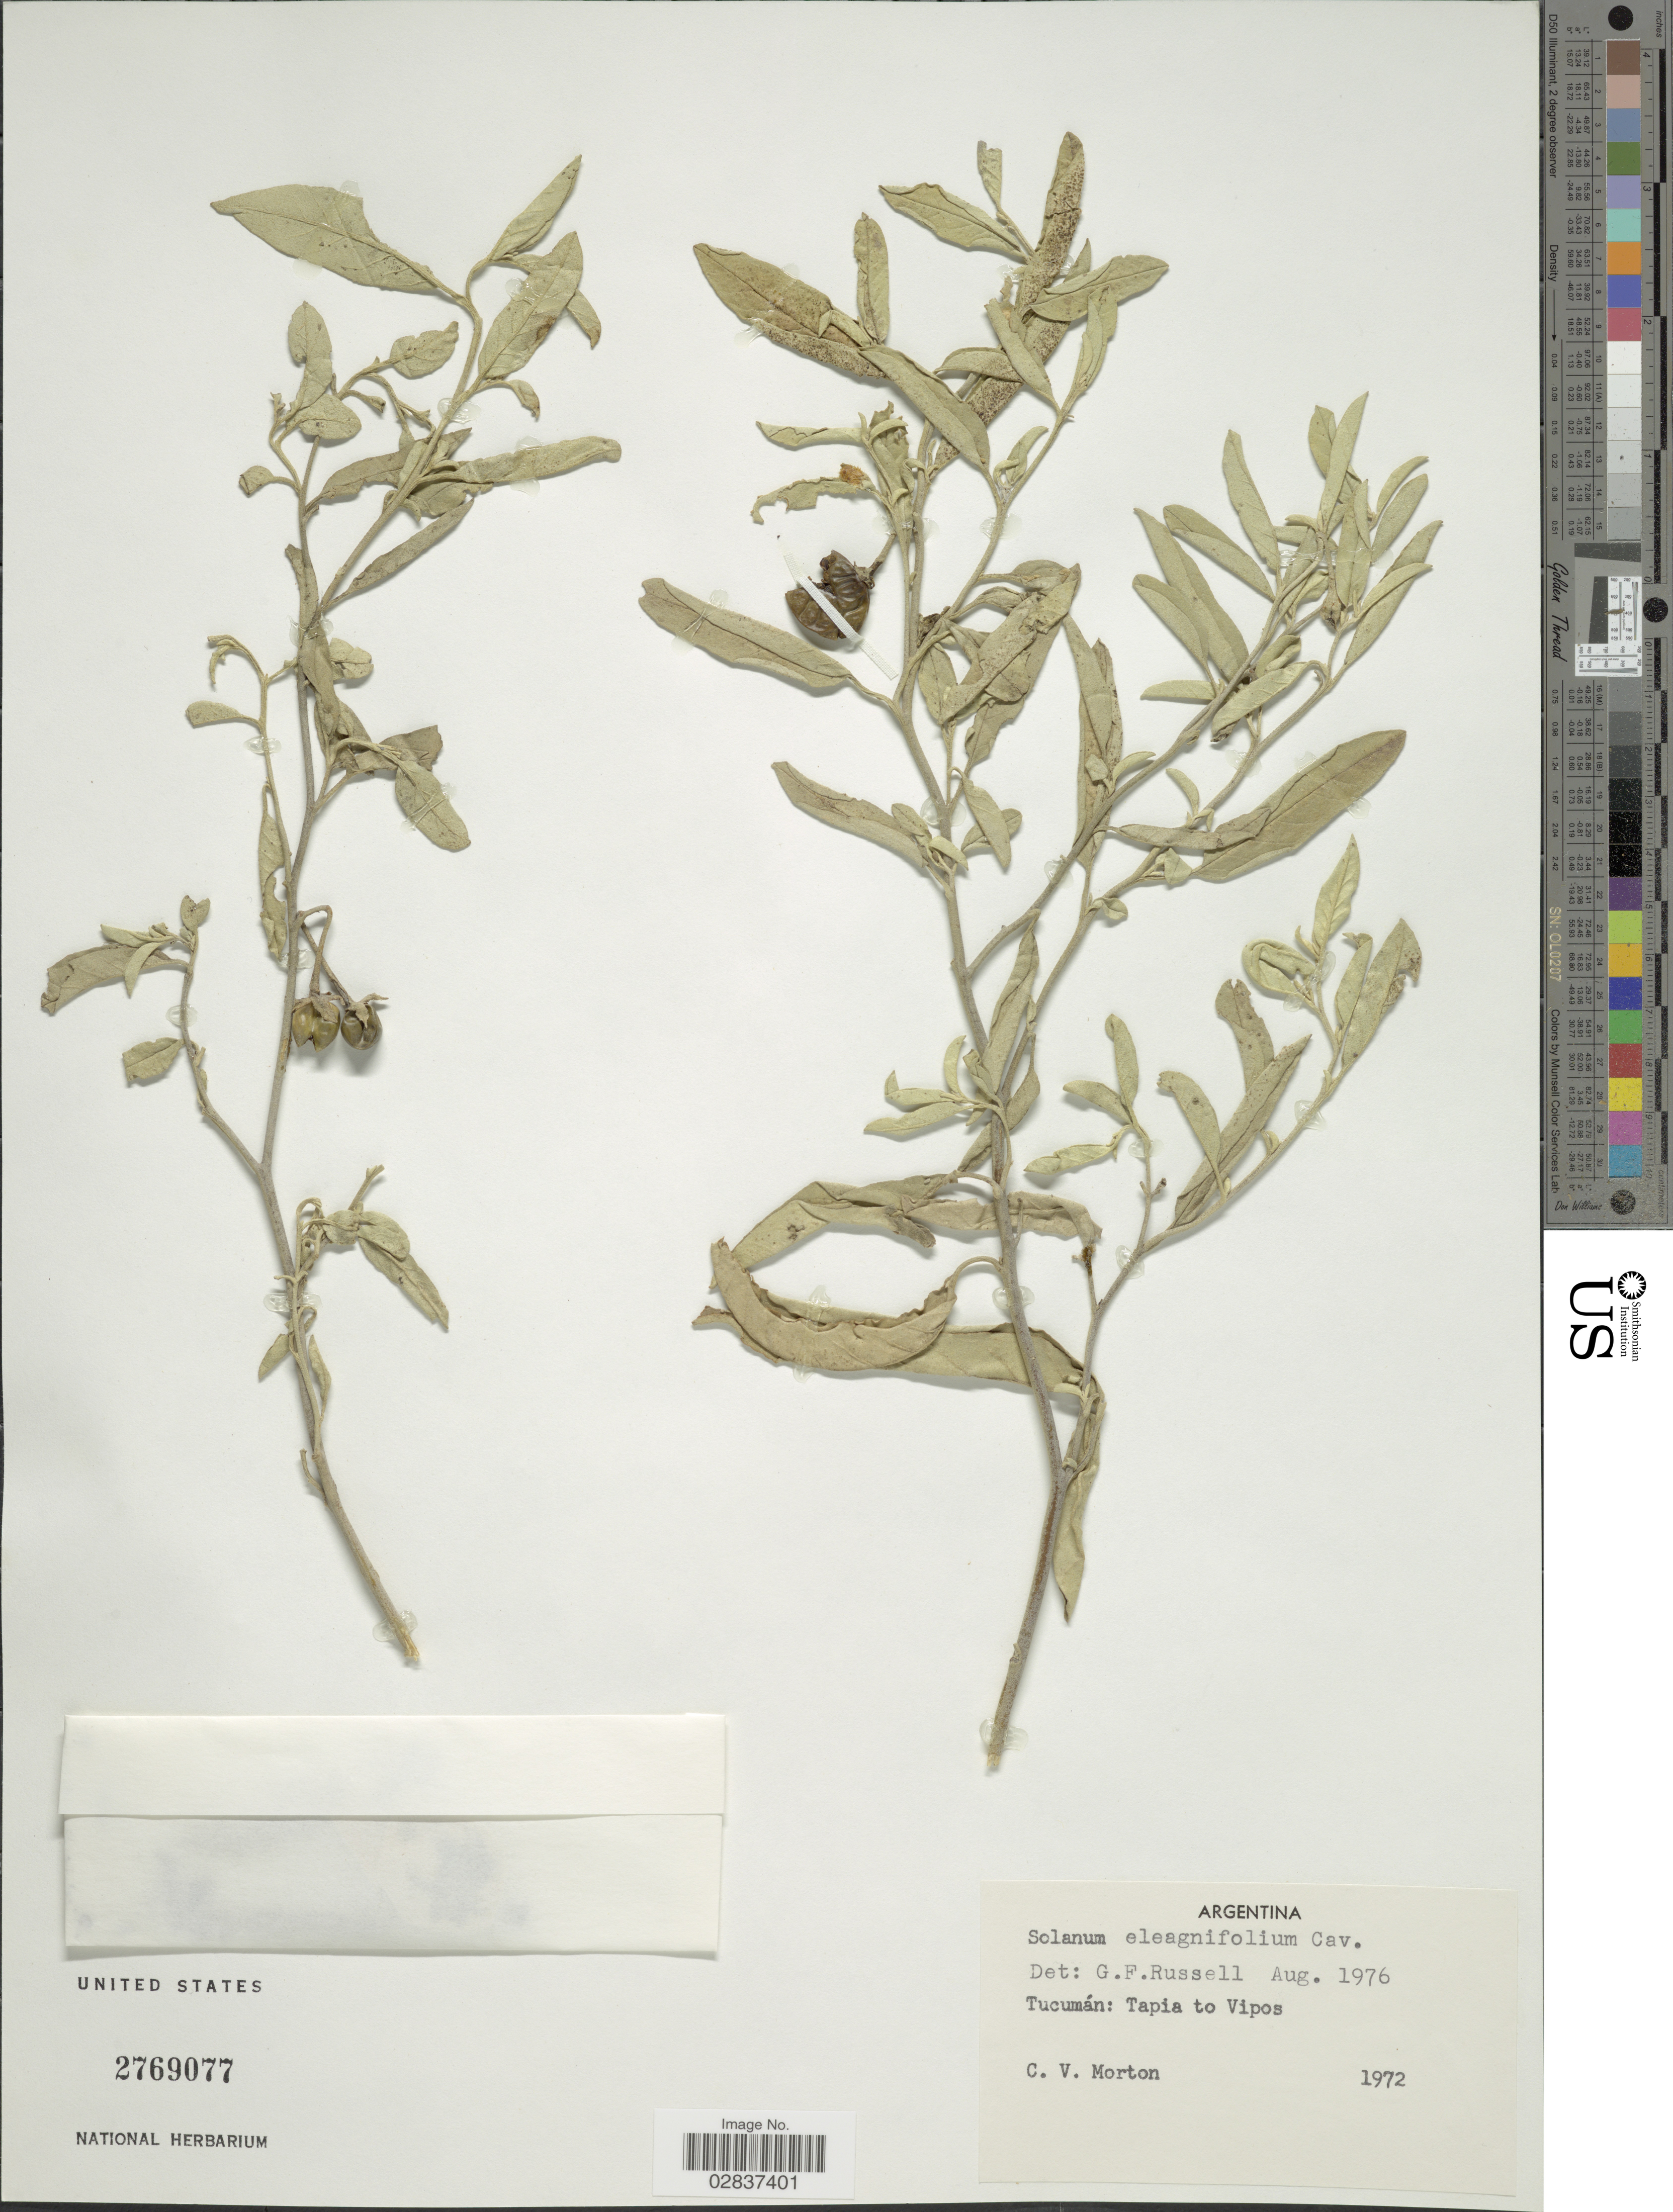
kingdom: Plantae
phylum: Tracheophyta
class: Magnoliopsida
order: Solanales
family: Solanaceae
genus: Solanum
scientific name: Solanum elaeagnifolium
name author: Cav.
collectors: C. V. Morton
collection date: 1972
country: Argentina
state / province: Tucuman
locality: Tapia to Vipos.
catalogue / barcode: US 2769077